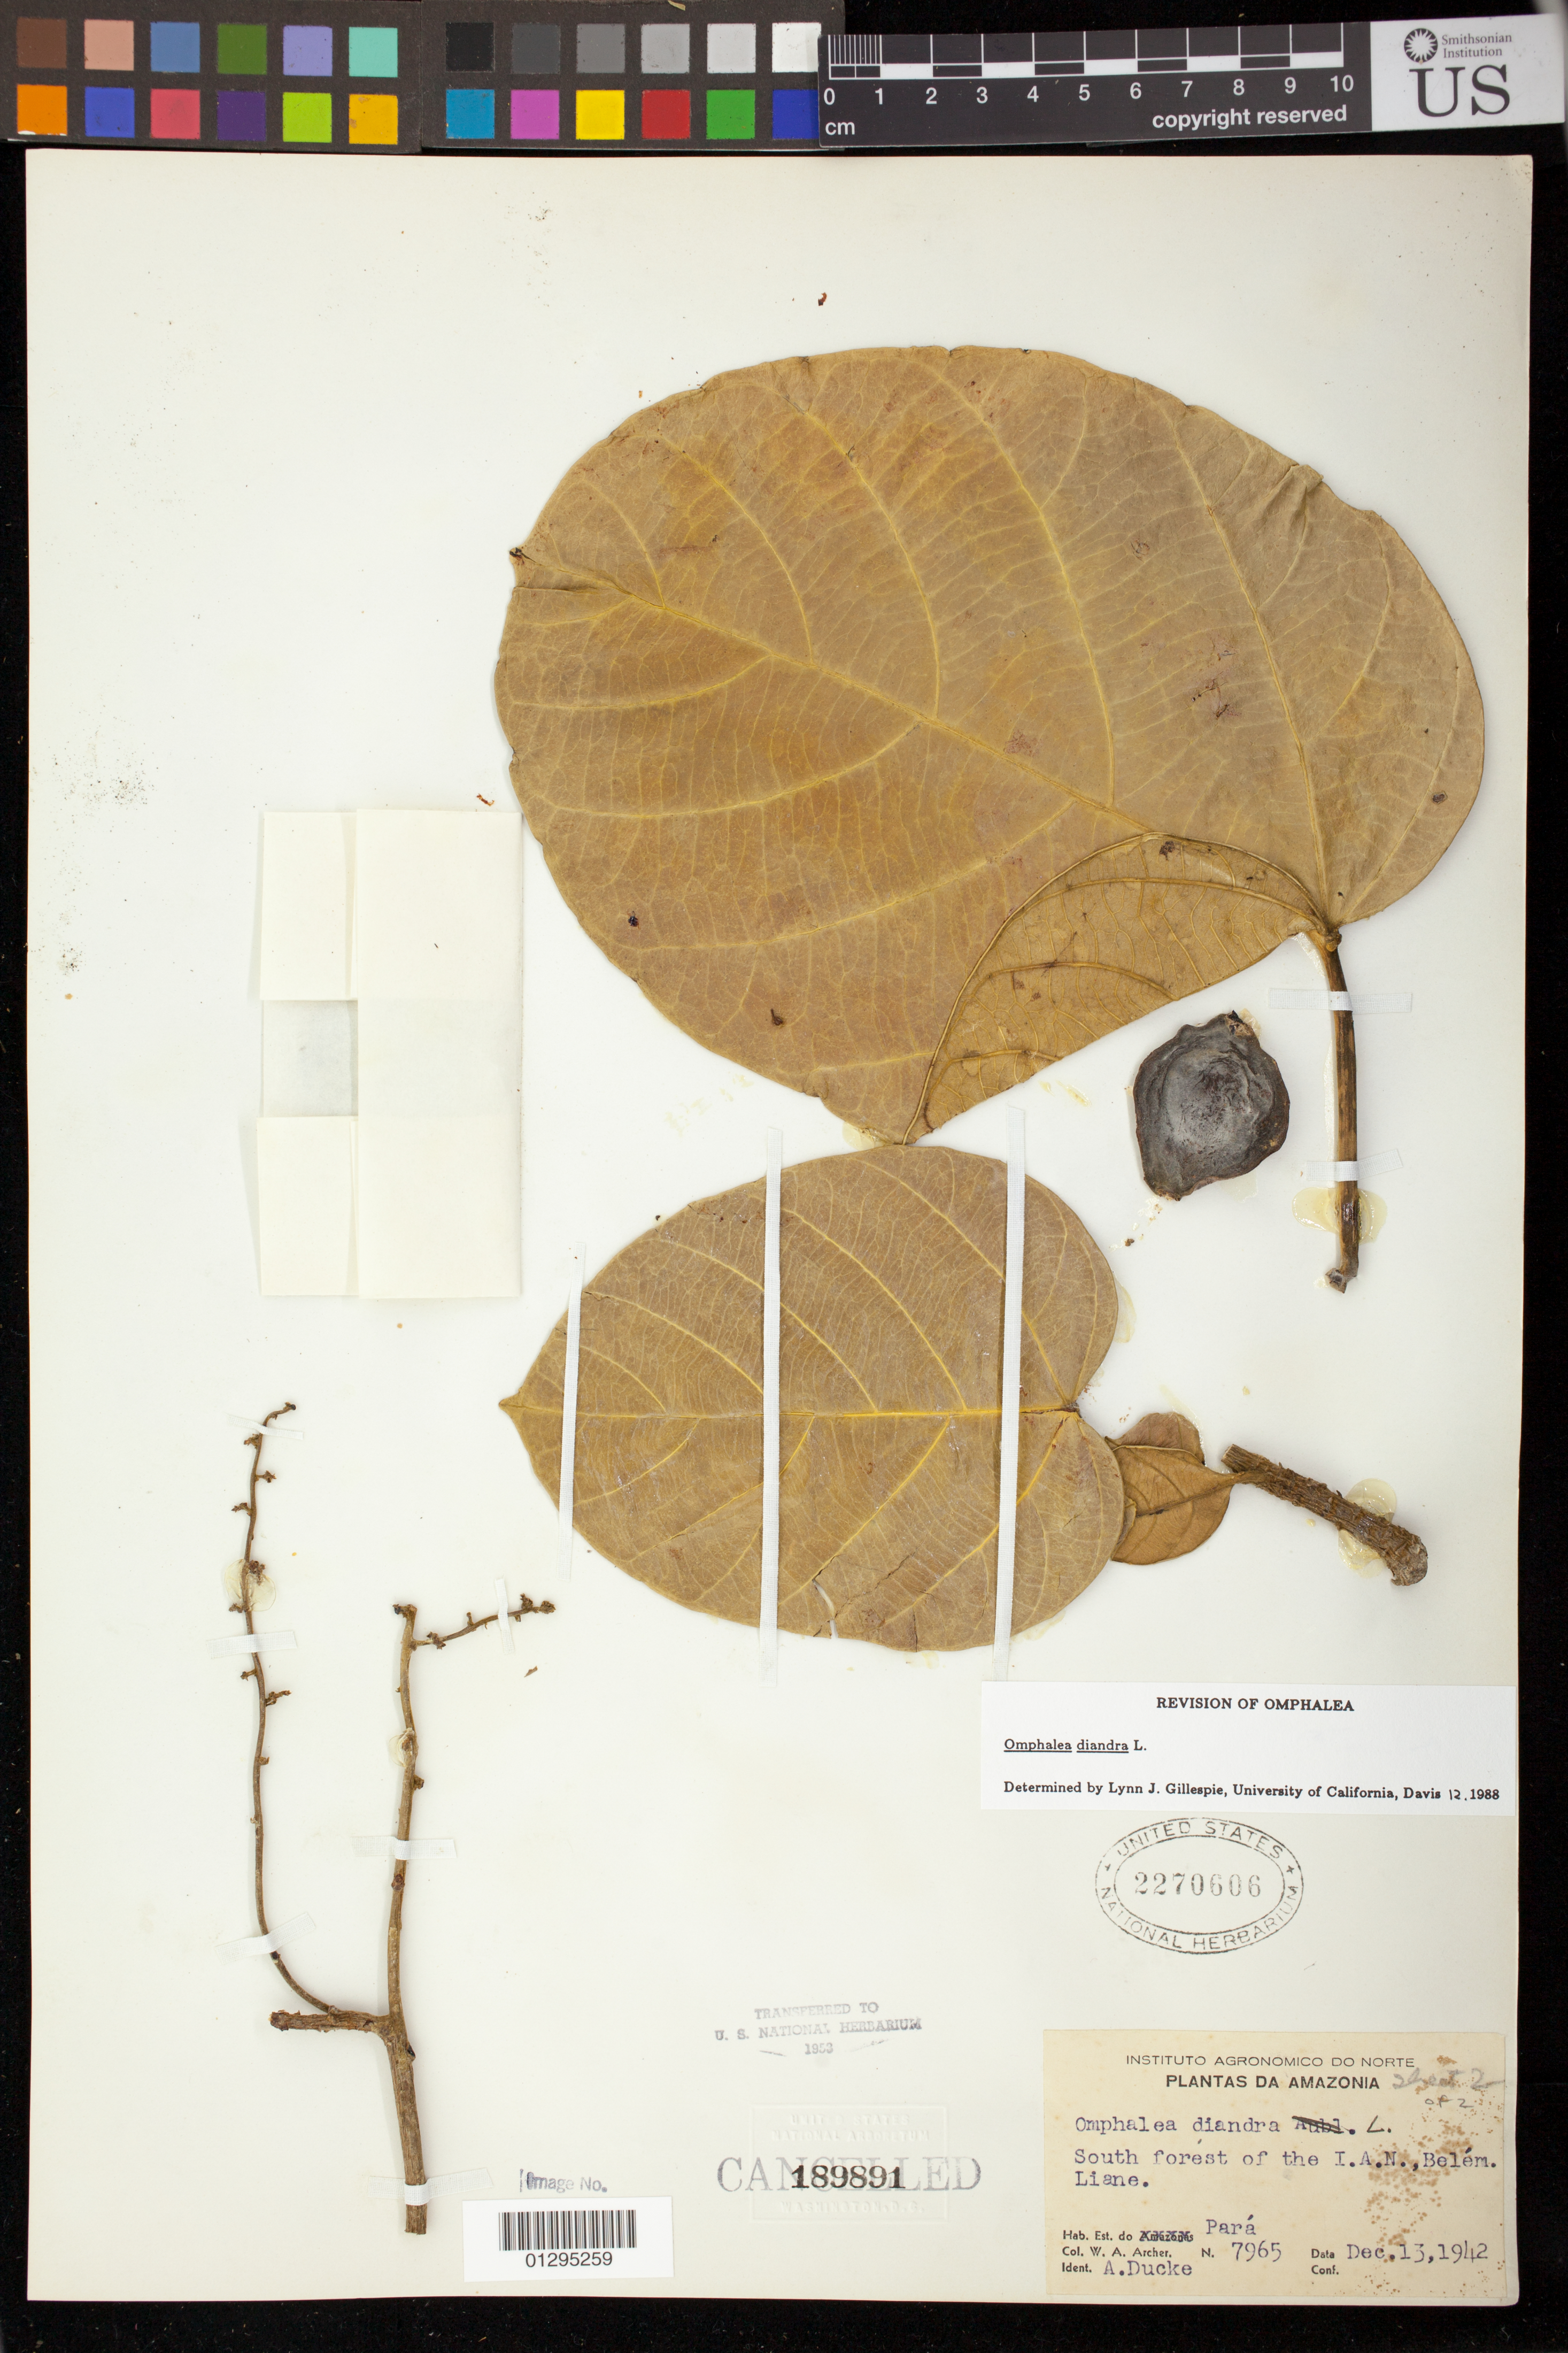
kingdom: Plantae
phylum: Tracheophyta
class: Magnoliopsida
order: Malpighiales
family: Euphorbiaceae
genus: Omphalea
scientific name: Omphalea diandra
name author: L.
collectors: W. A. Archer & A. Ducke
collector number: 7965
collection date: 1942-12-13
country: Brazil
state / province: Pará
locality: South Forest of the I.A.N., Belem.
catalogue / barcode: US 2270606